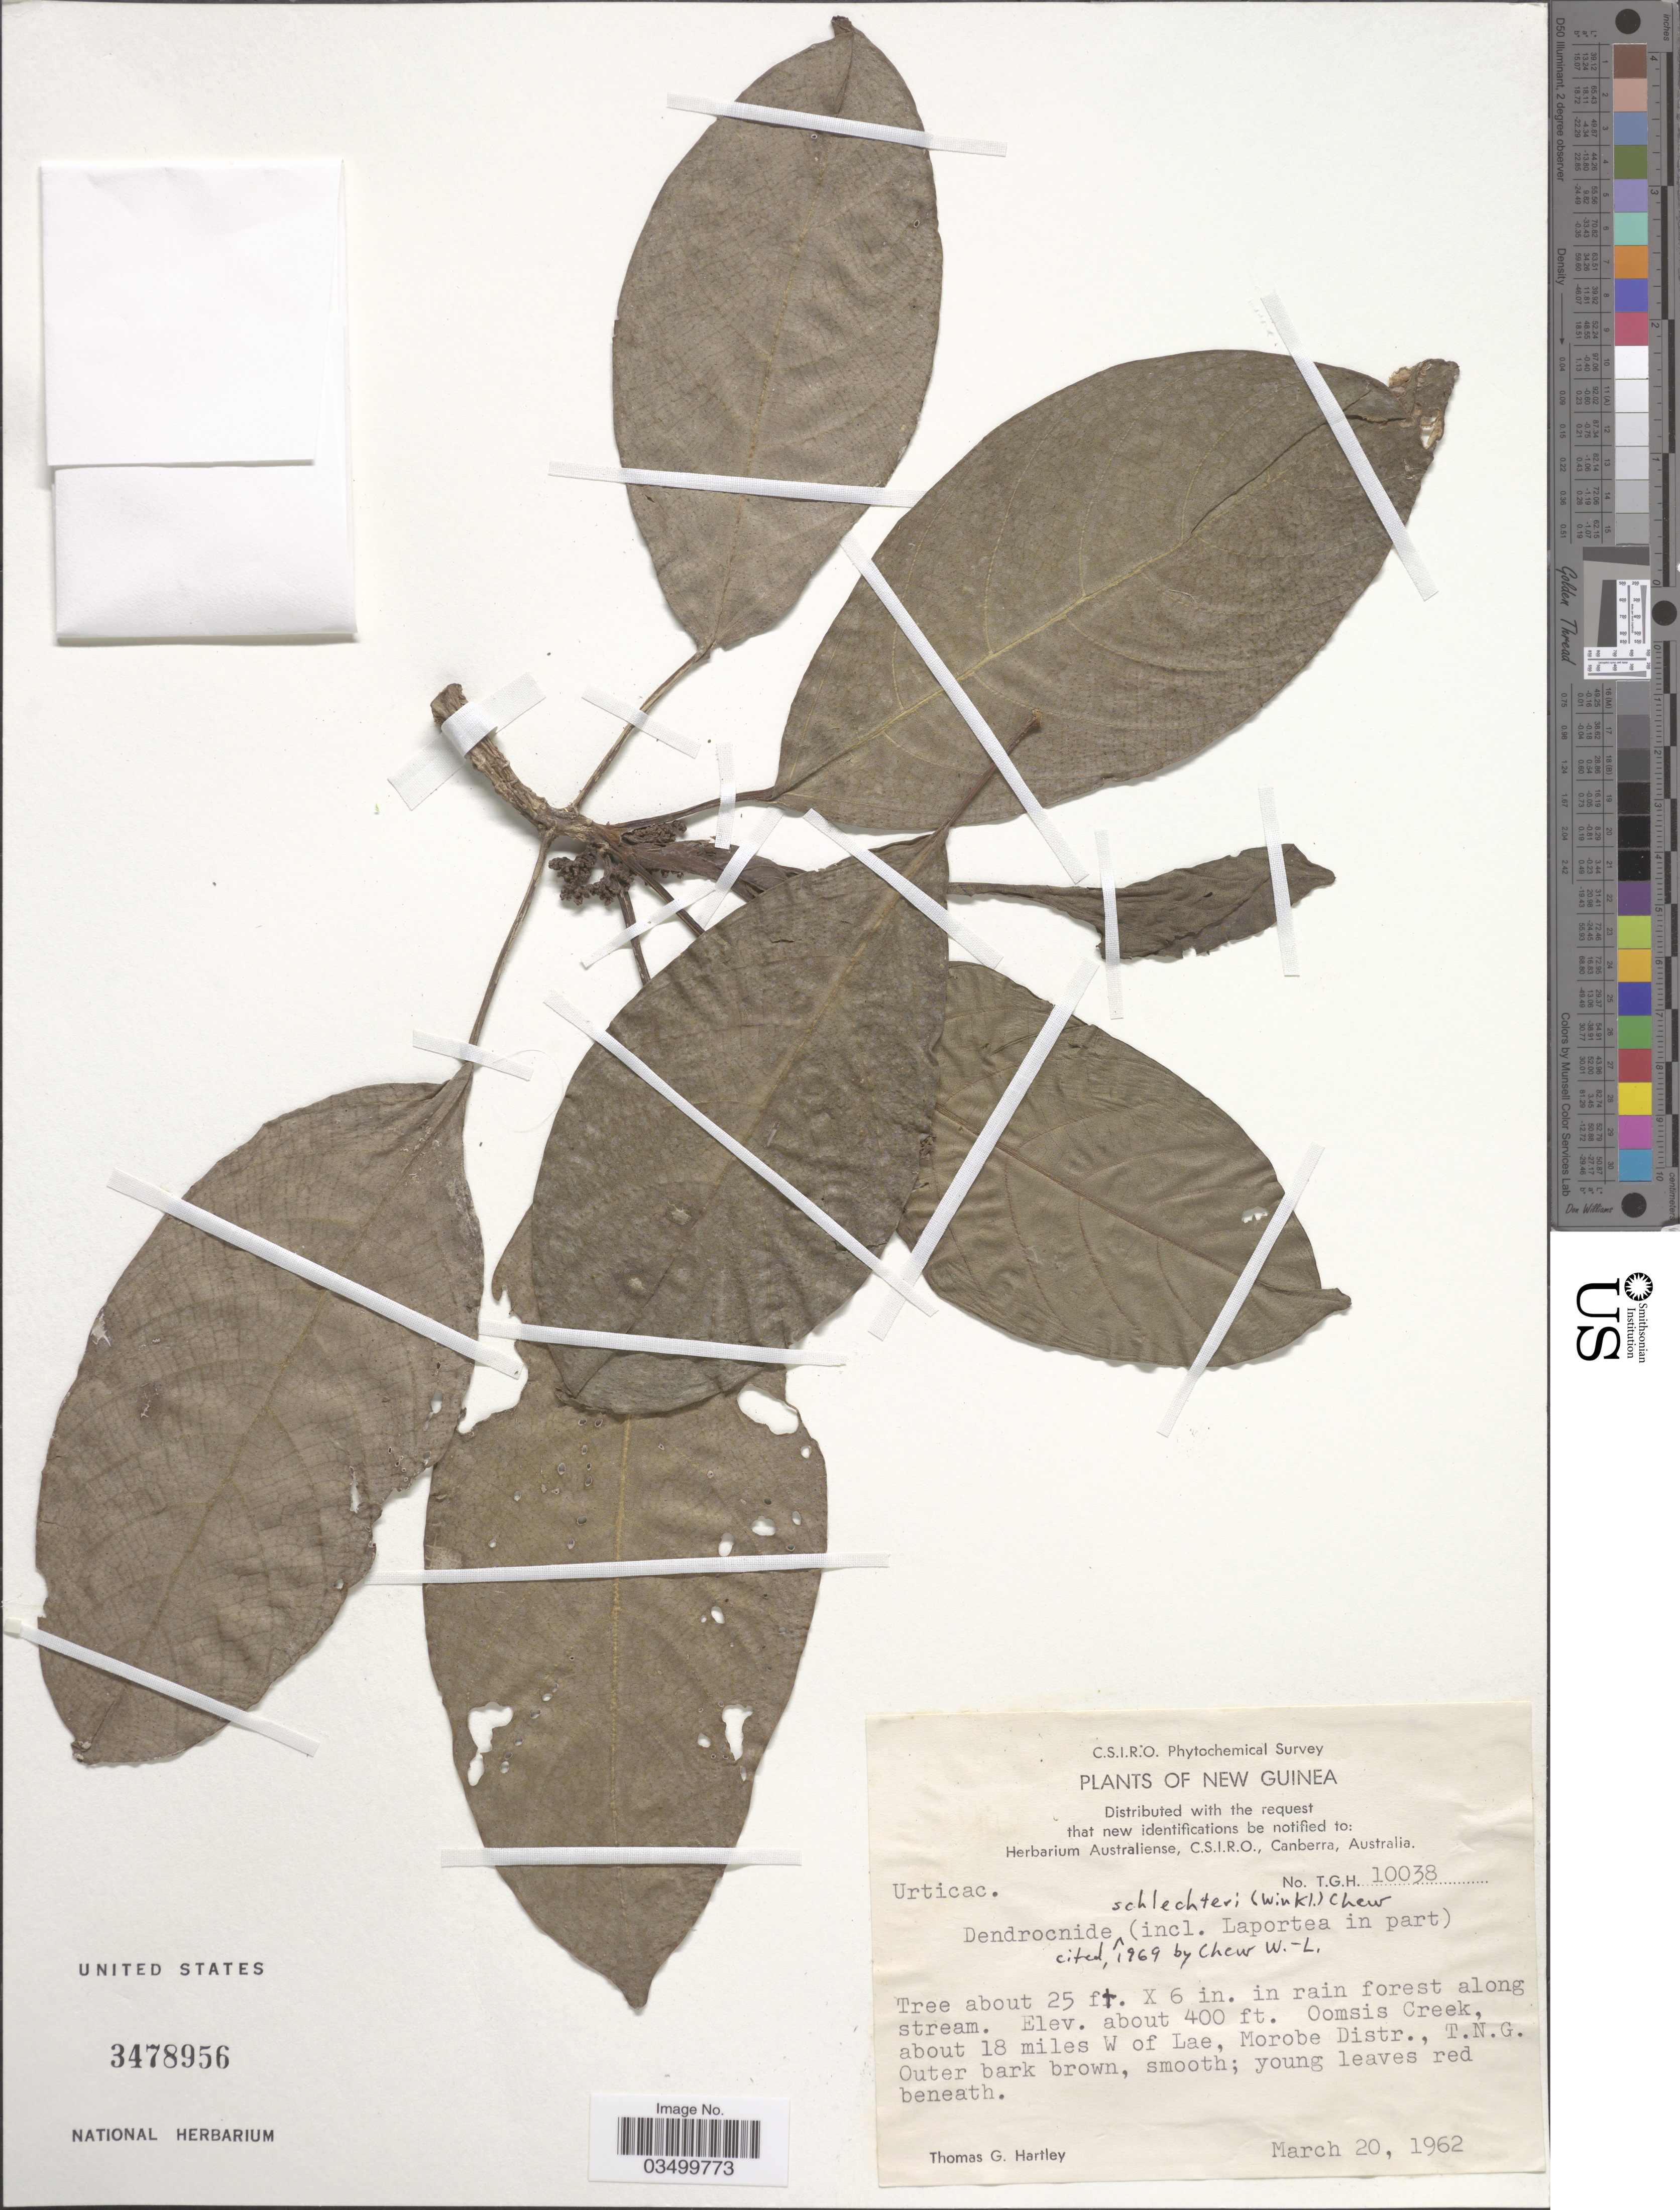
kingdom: Plantae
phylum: Tracheophyta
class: Magnoliopsida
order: Rosales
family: Urticaceae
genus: Dendrocnide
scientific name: Dendrocnide schlechteri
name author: (W. Winkl.) Chew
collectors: T. G. Hartley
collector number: T.G.H. 10038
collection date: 1962-03-20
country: Papua New Guinea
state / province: Morobe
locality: New Guinea. Oomsis Creek, about 18 miles W of Lae, Morobe Distr., T.N.G.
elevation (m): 122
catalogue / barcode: US 3478956